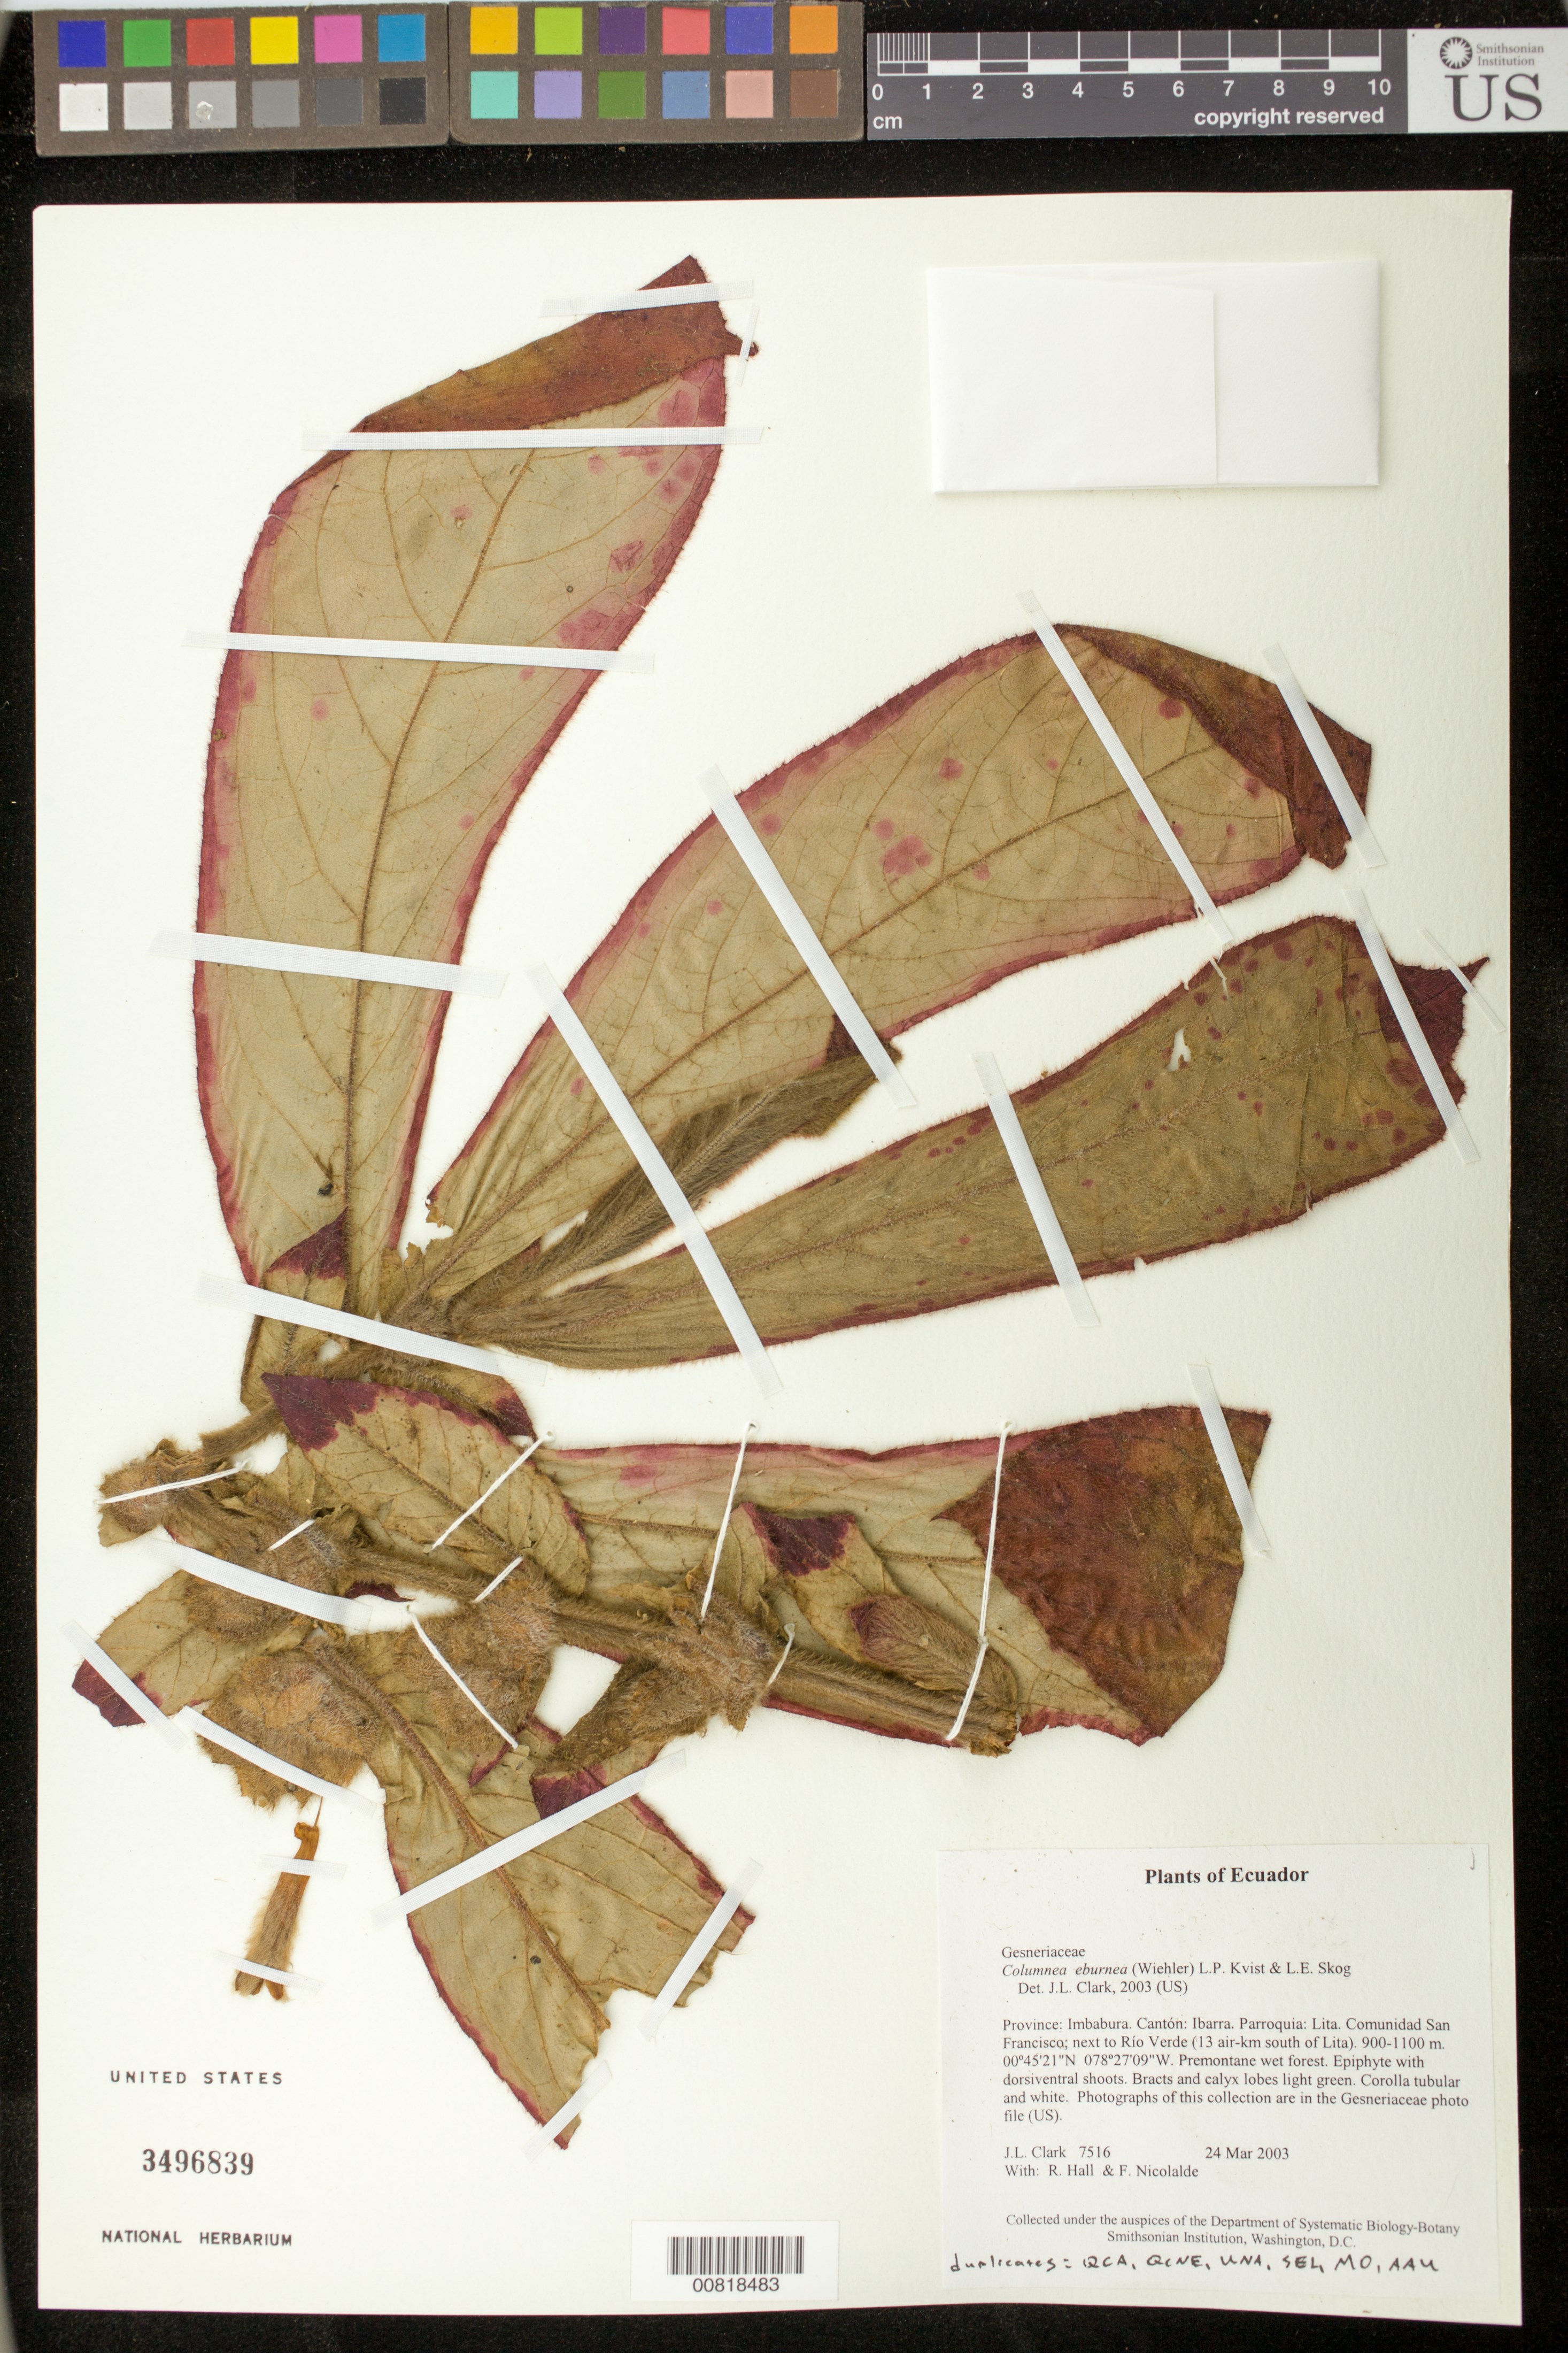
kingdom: Plantae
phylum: Tracheophyta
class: Magnoliopsida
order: Lamiales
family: Gesneriaceae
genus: Columnea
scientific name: Columnea eburnea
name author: (Wiehler) L.P. Kvist & L.E. Skog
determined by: Clark, J. L., (SEL), The Marie Selby Botanical Garden (UNITED STATES)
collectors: J. L. Clark, R. Hall & F. Nicolalde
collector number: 7516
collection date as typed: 24 Mar 2003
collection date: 2003-03-24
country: Ecuador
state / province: Imbabura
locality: Ibarra. Parroquia: Lita. Comunidad San Francisco; next to Río Verde (13 air-km south of Lita).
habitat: Premontane wet forest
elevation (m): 900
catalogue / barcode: US 3496839